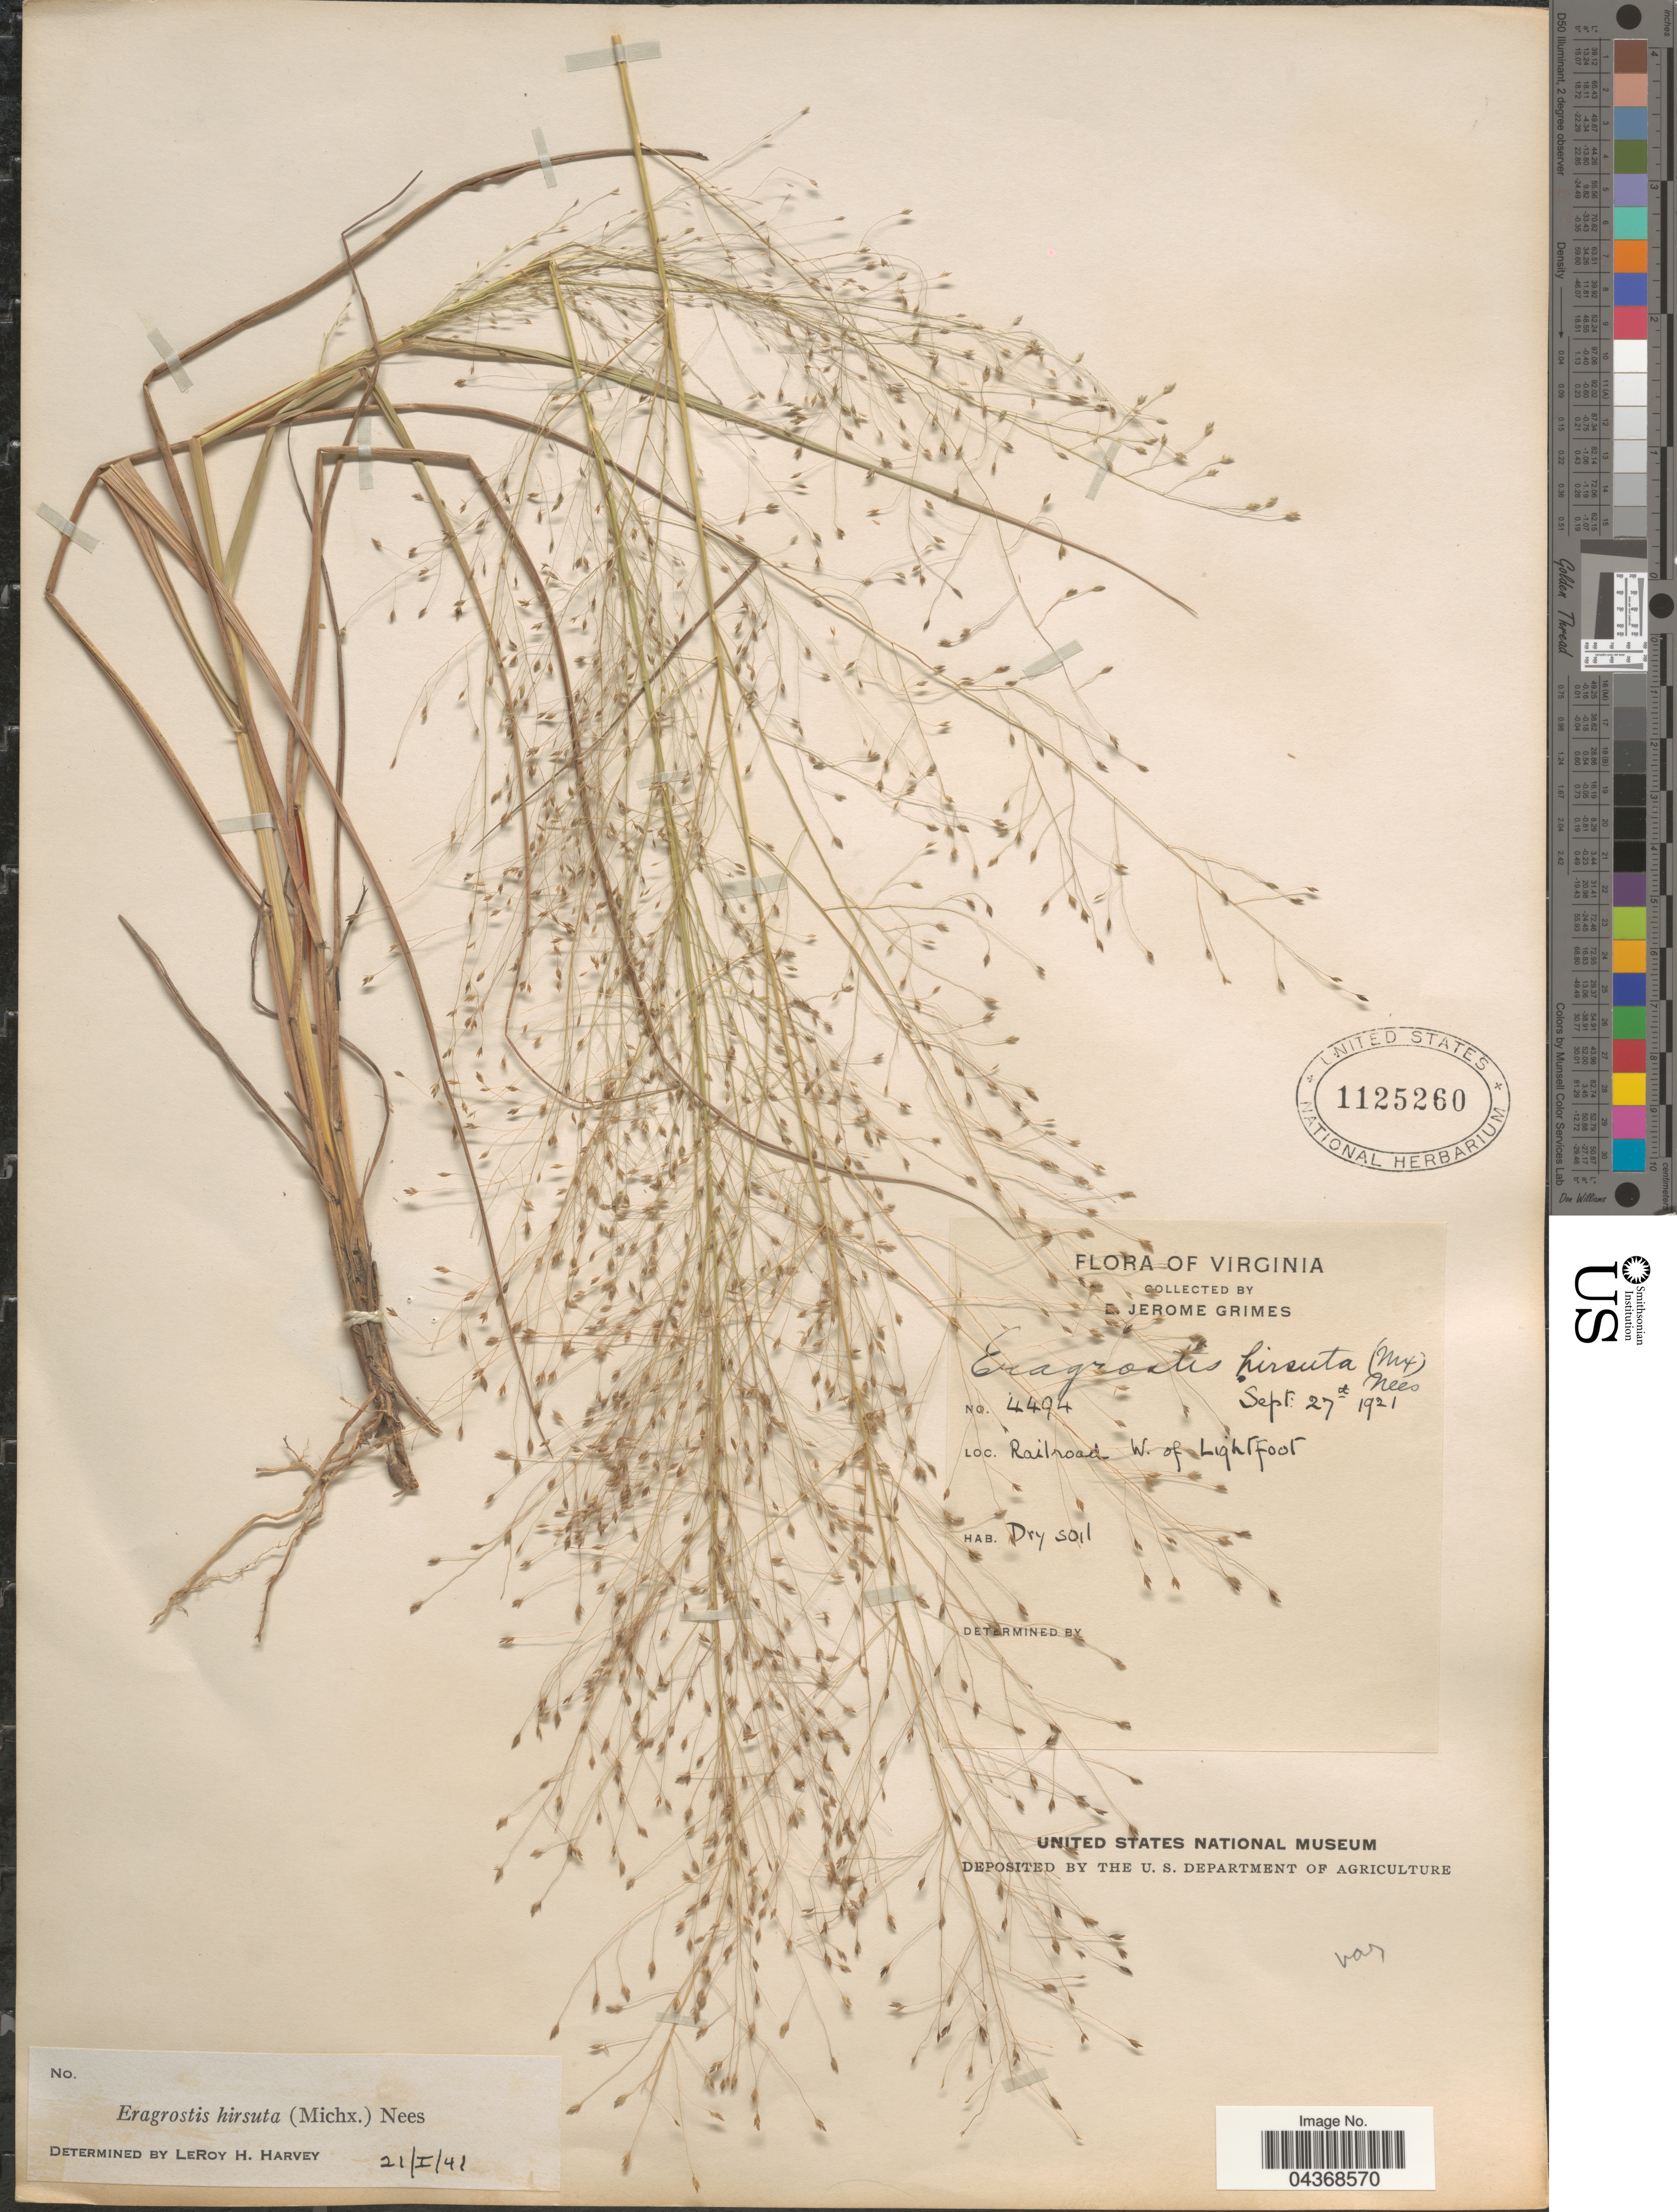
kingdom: Plantae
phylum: Tracheophyta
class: Liliopsida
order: Poales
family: Poaceae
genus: Eragrostis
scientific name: Eragrostis hirsuta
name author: (Michx.) Nees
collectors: E. J. Grimes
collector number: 4494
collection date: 1921-09-27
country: United States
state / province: Virginia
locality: Railroad W. of Lightfoot.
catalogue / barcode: US 1125260